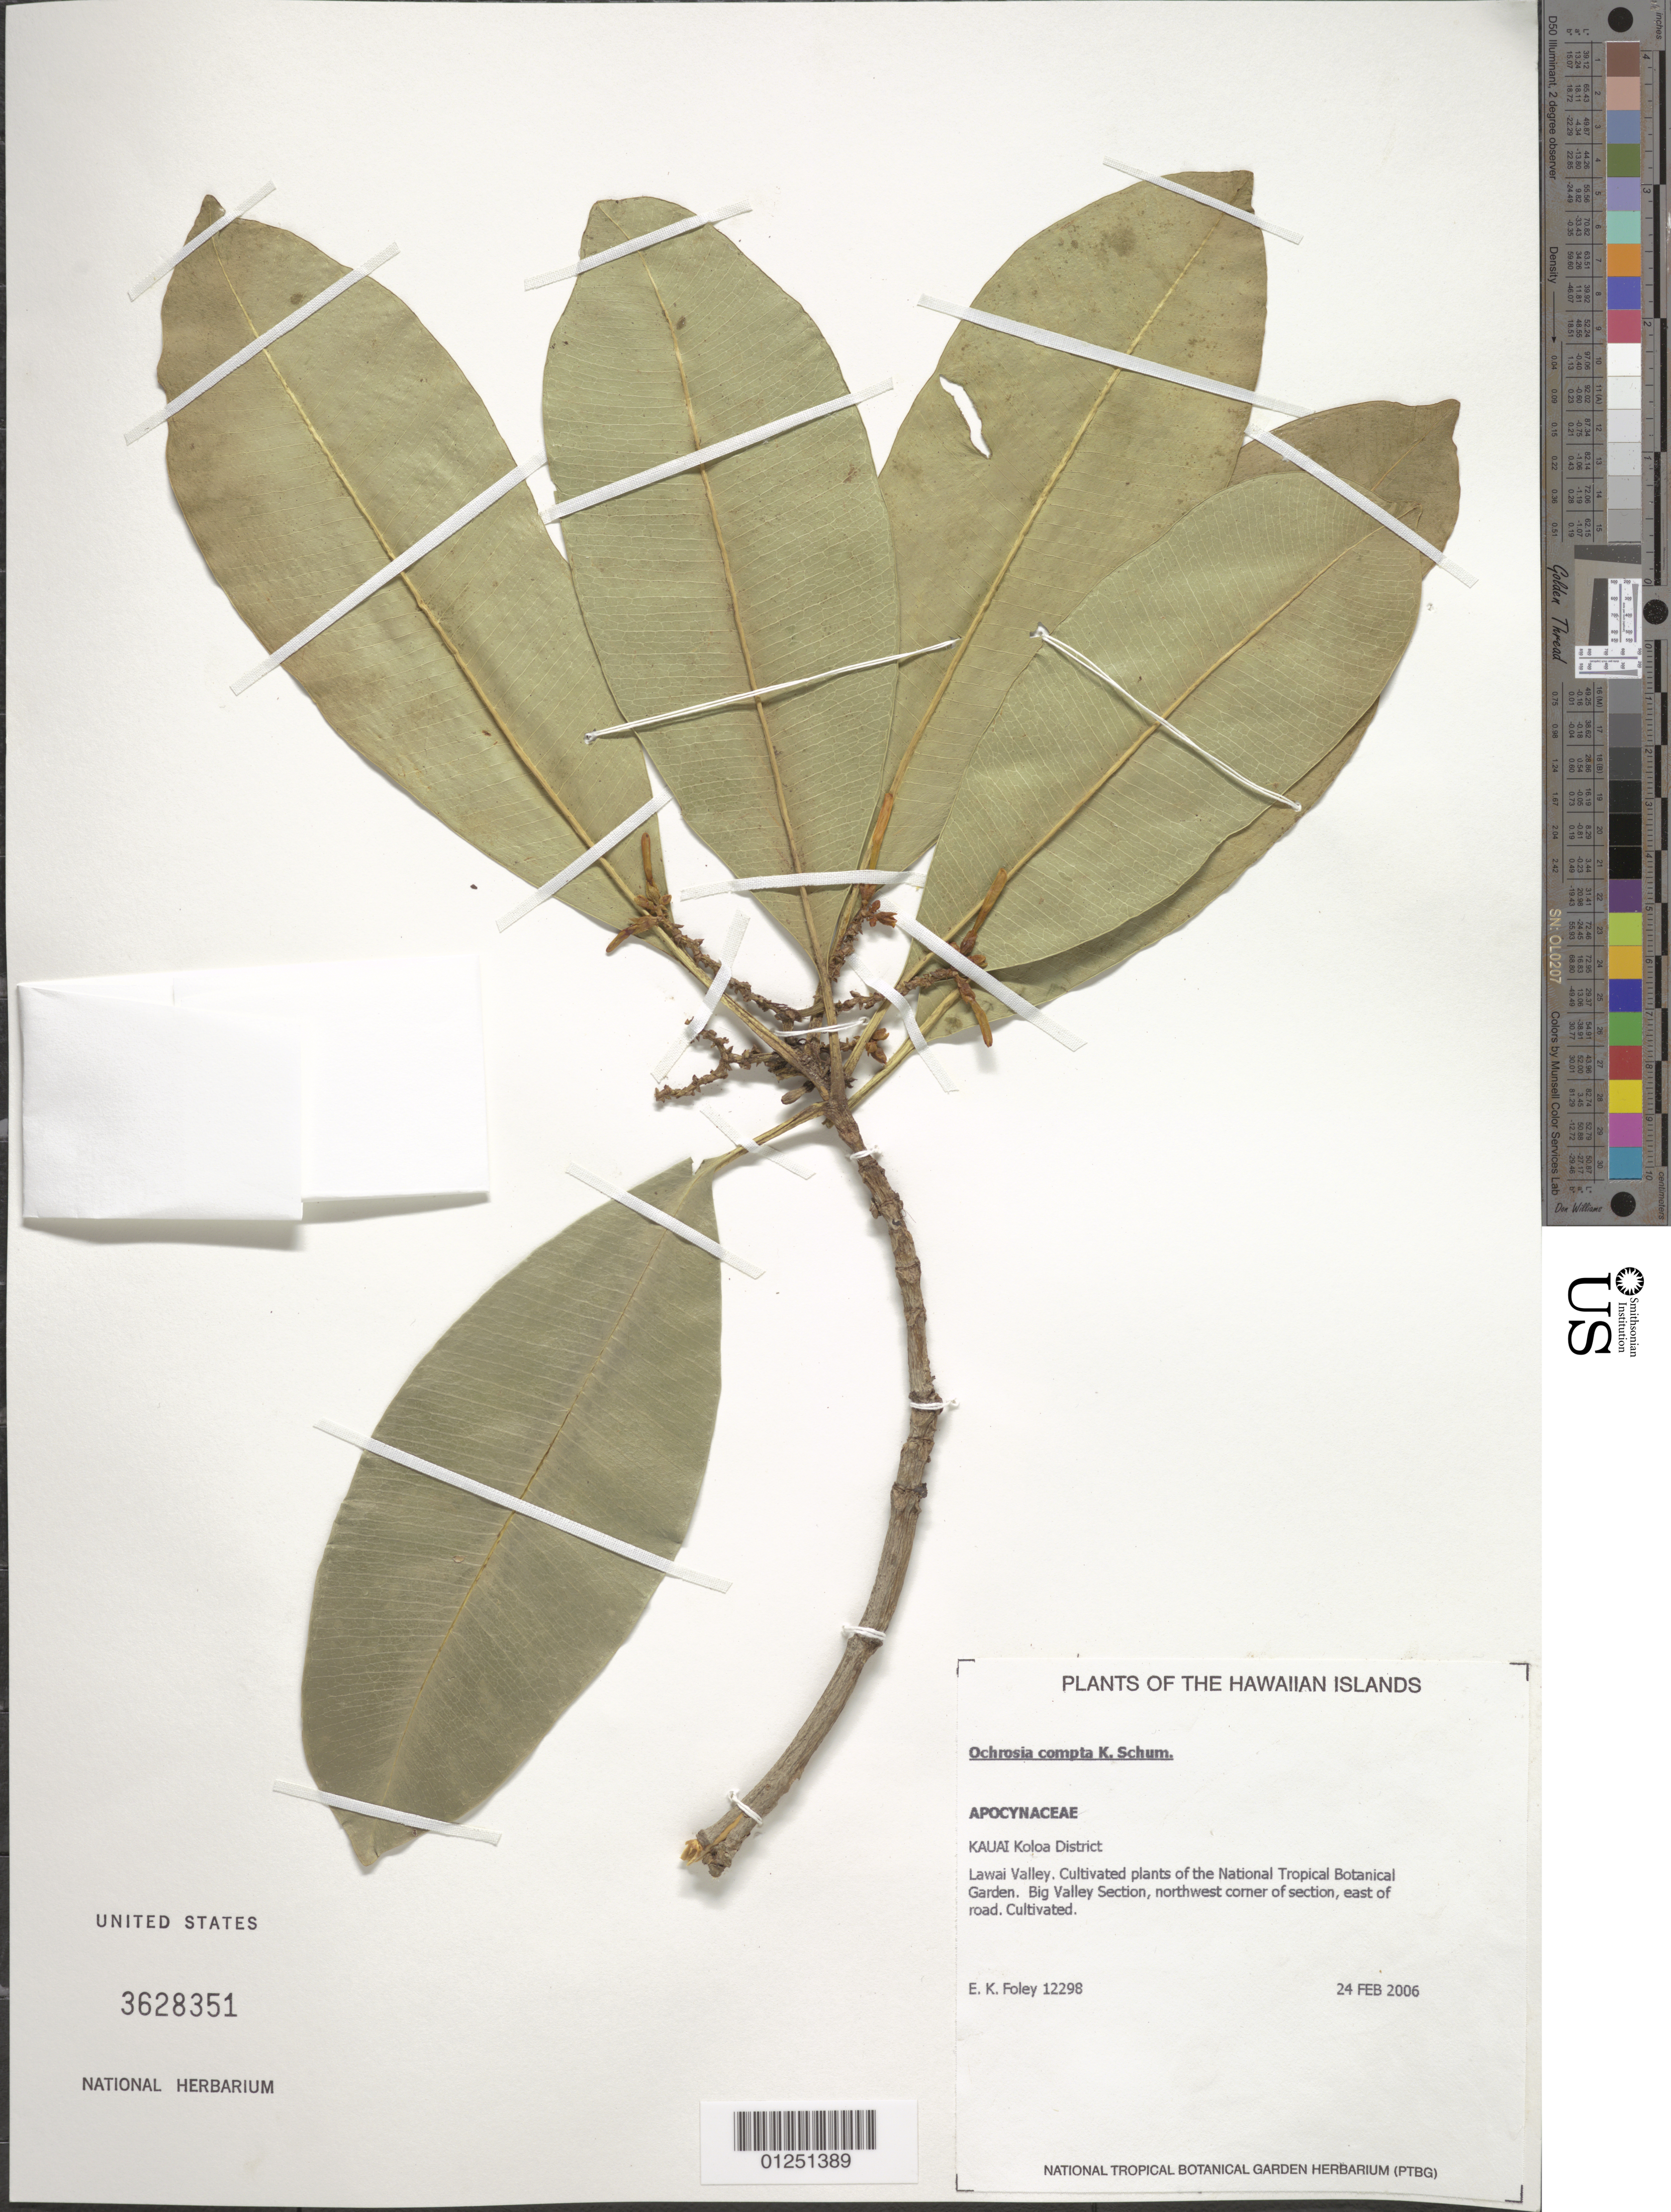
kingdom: Plantae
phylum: Tracheophyta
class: Magnoliopsida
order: Gentianales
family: Apocynaceae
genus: Ochrosia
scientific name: Ochrosia compta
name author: K. Schum.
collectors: E. Foley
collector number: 12298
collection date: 2006-02-24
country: United States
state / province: Hawaii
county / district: Kauai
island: Kaua'i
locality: National Tropical Botanical Garden, Lawaii Valley, Big Valley Section, northwest corner of section, east of road.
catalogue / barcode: US 3628351